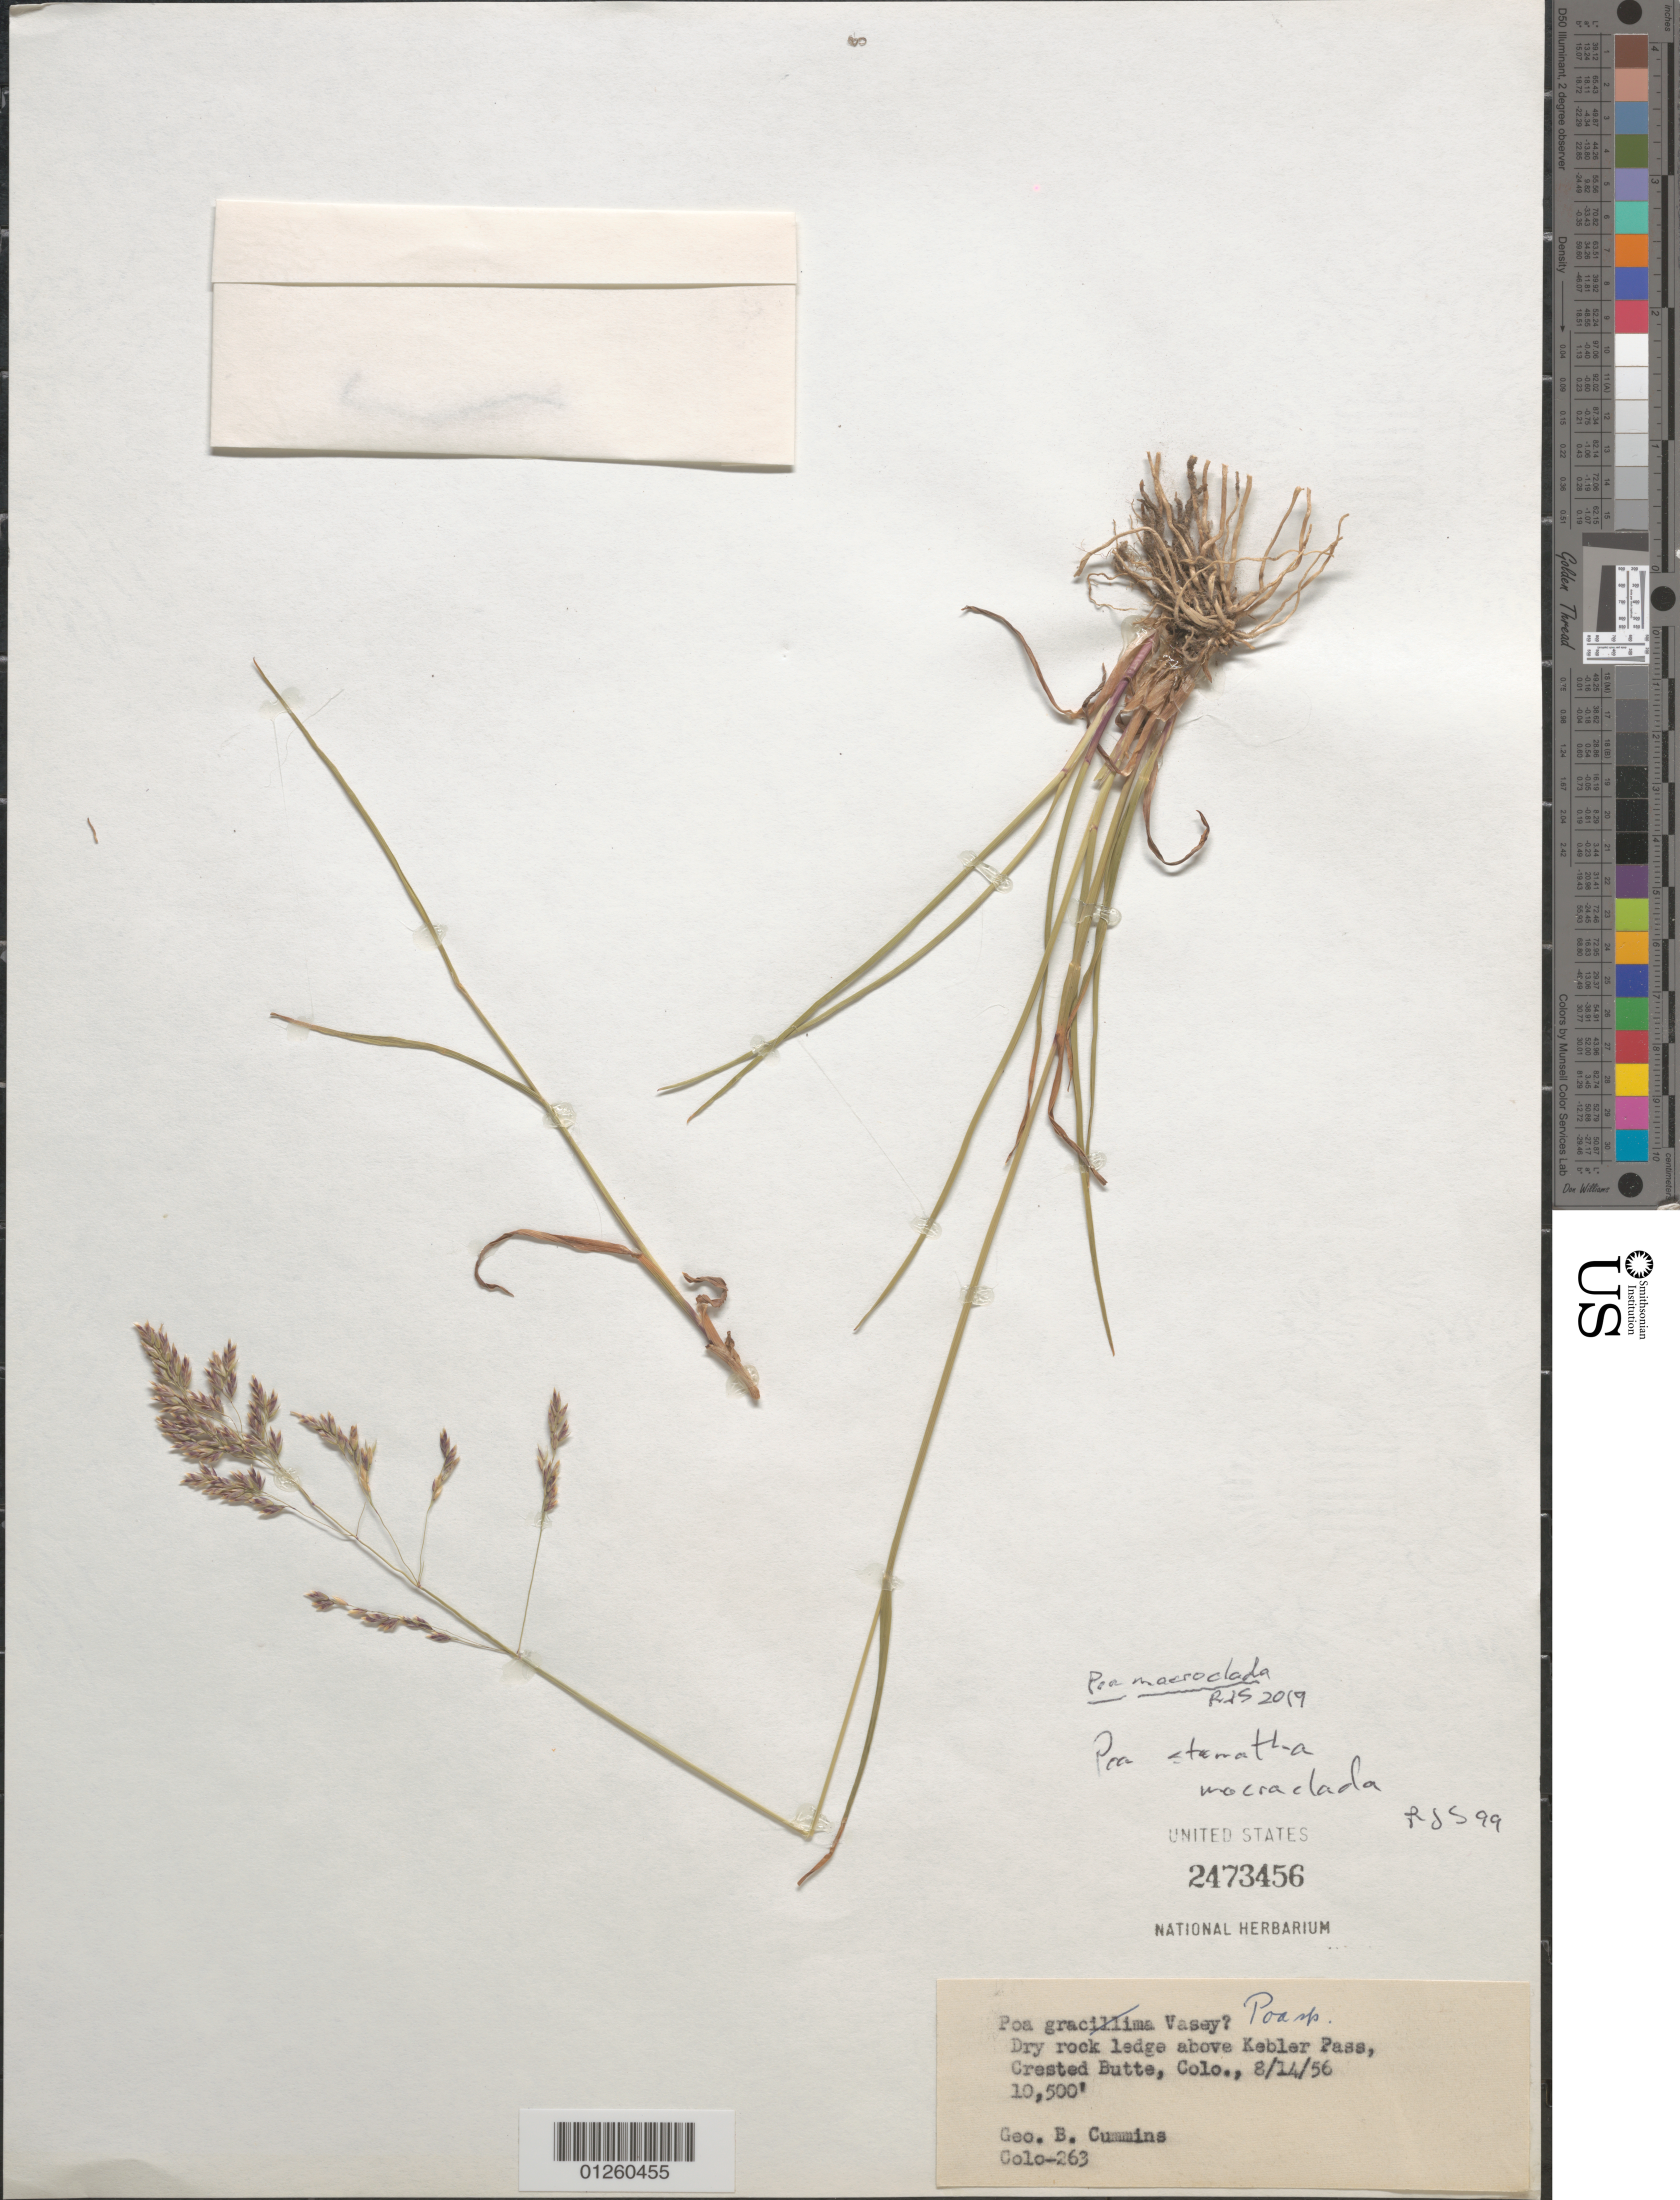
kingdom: Plantae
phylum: Tracheophyta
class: Liliopsida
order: Poales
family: Poaceae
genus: Poa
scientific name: Poa macroclada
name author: Rydb.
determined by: Soreng, Robert J., Research Associate (BOT), Smithsonian Institution - National Museum of Natural History (UNITED STATES)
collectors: G. Cummins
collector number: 263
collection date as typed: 8/14/1956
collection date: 1956-08-14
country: United States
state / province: Colorado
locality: Dry rock ledge above Kebler Pass, Crested Butte.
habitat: Dry rock ledge above Keblerr Pass,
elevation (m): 3200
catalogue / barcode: US 2473456